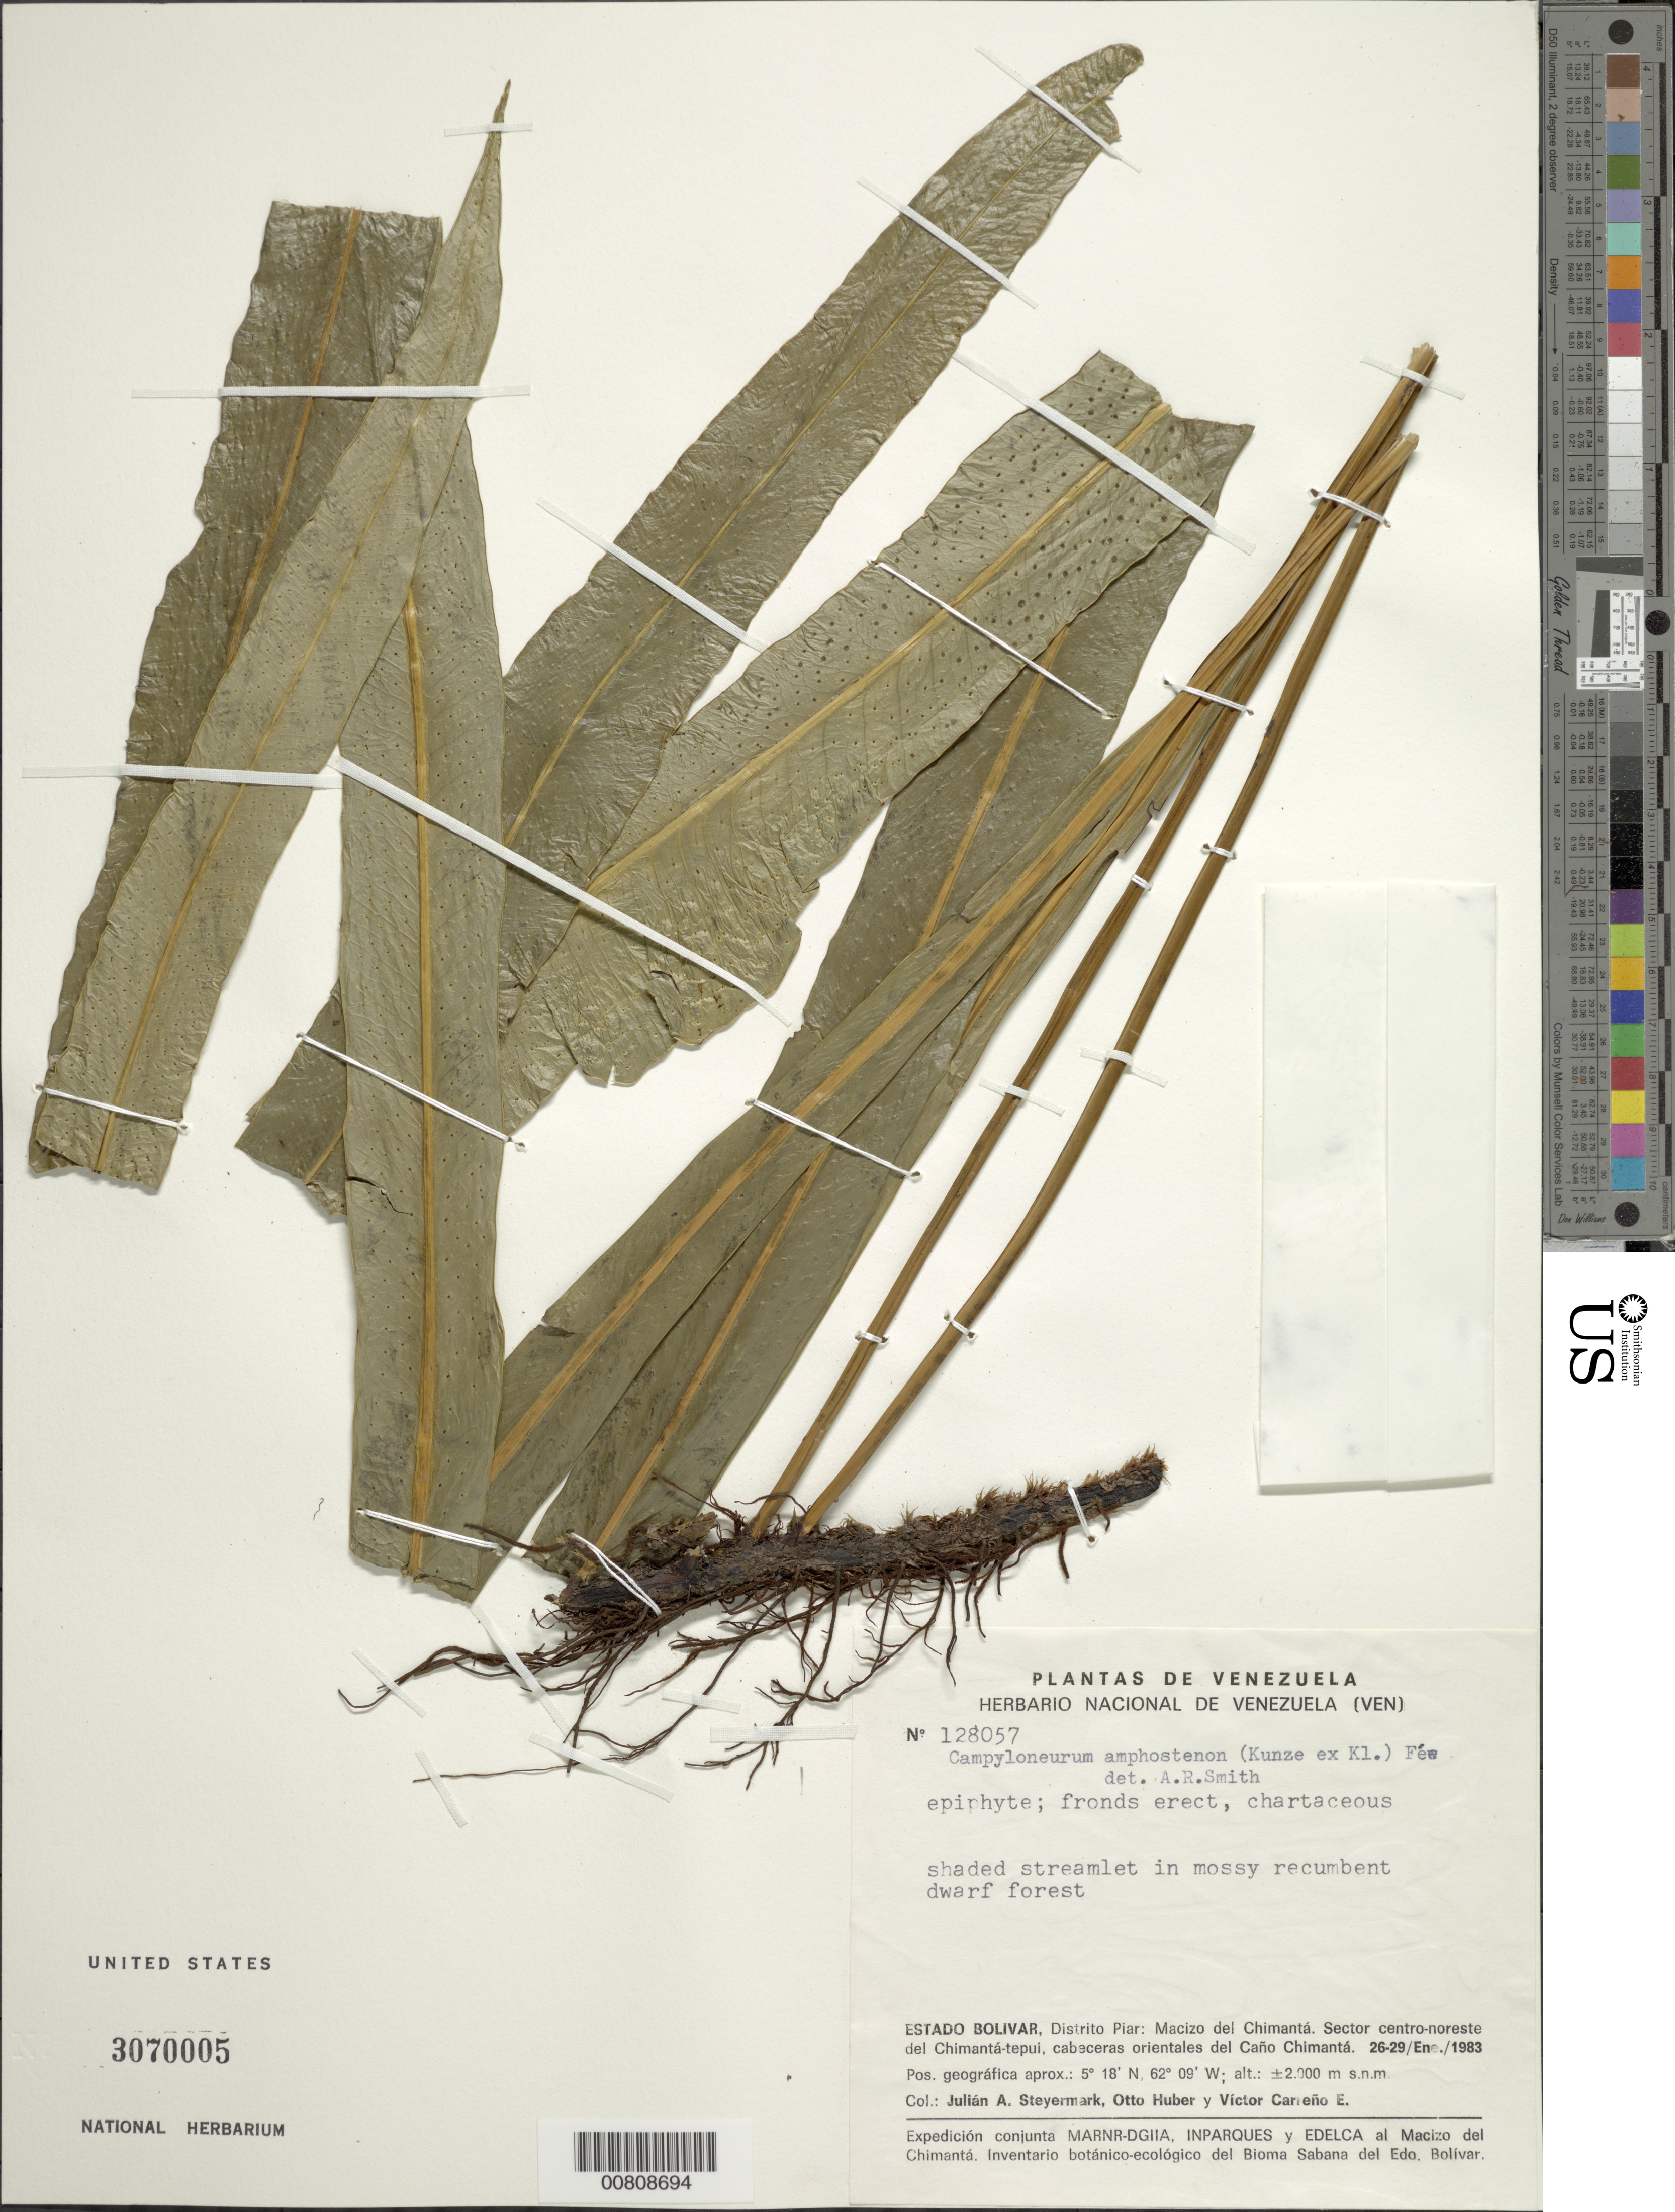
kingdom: Plantae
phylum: Tracheophyta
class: Polypodiopsida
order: Polypodiales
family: Polypodiaceae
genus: Campyloneurum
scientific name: Campyloneurum amphostenon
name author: (Kunze ex Klotzsch) Fée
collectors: J. Steyermark, O. Huber & V. Carreño E.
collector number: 128057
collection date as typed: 26-Jan-83 to 29-Jan-83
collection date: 1983-01-26/1983-01-29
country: Venezuela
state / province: Bolívar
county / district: Piar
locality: Macizo del Chimantá, sector centro-noreste del Chimantá-tepuí, cabeceras orientales del Caño Chimantá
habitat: Shaded streamlet in mossy recumbent dwarf forest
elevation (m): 2000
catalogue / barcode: US 3070005